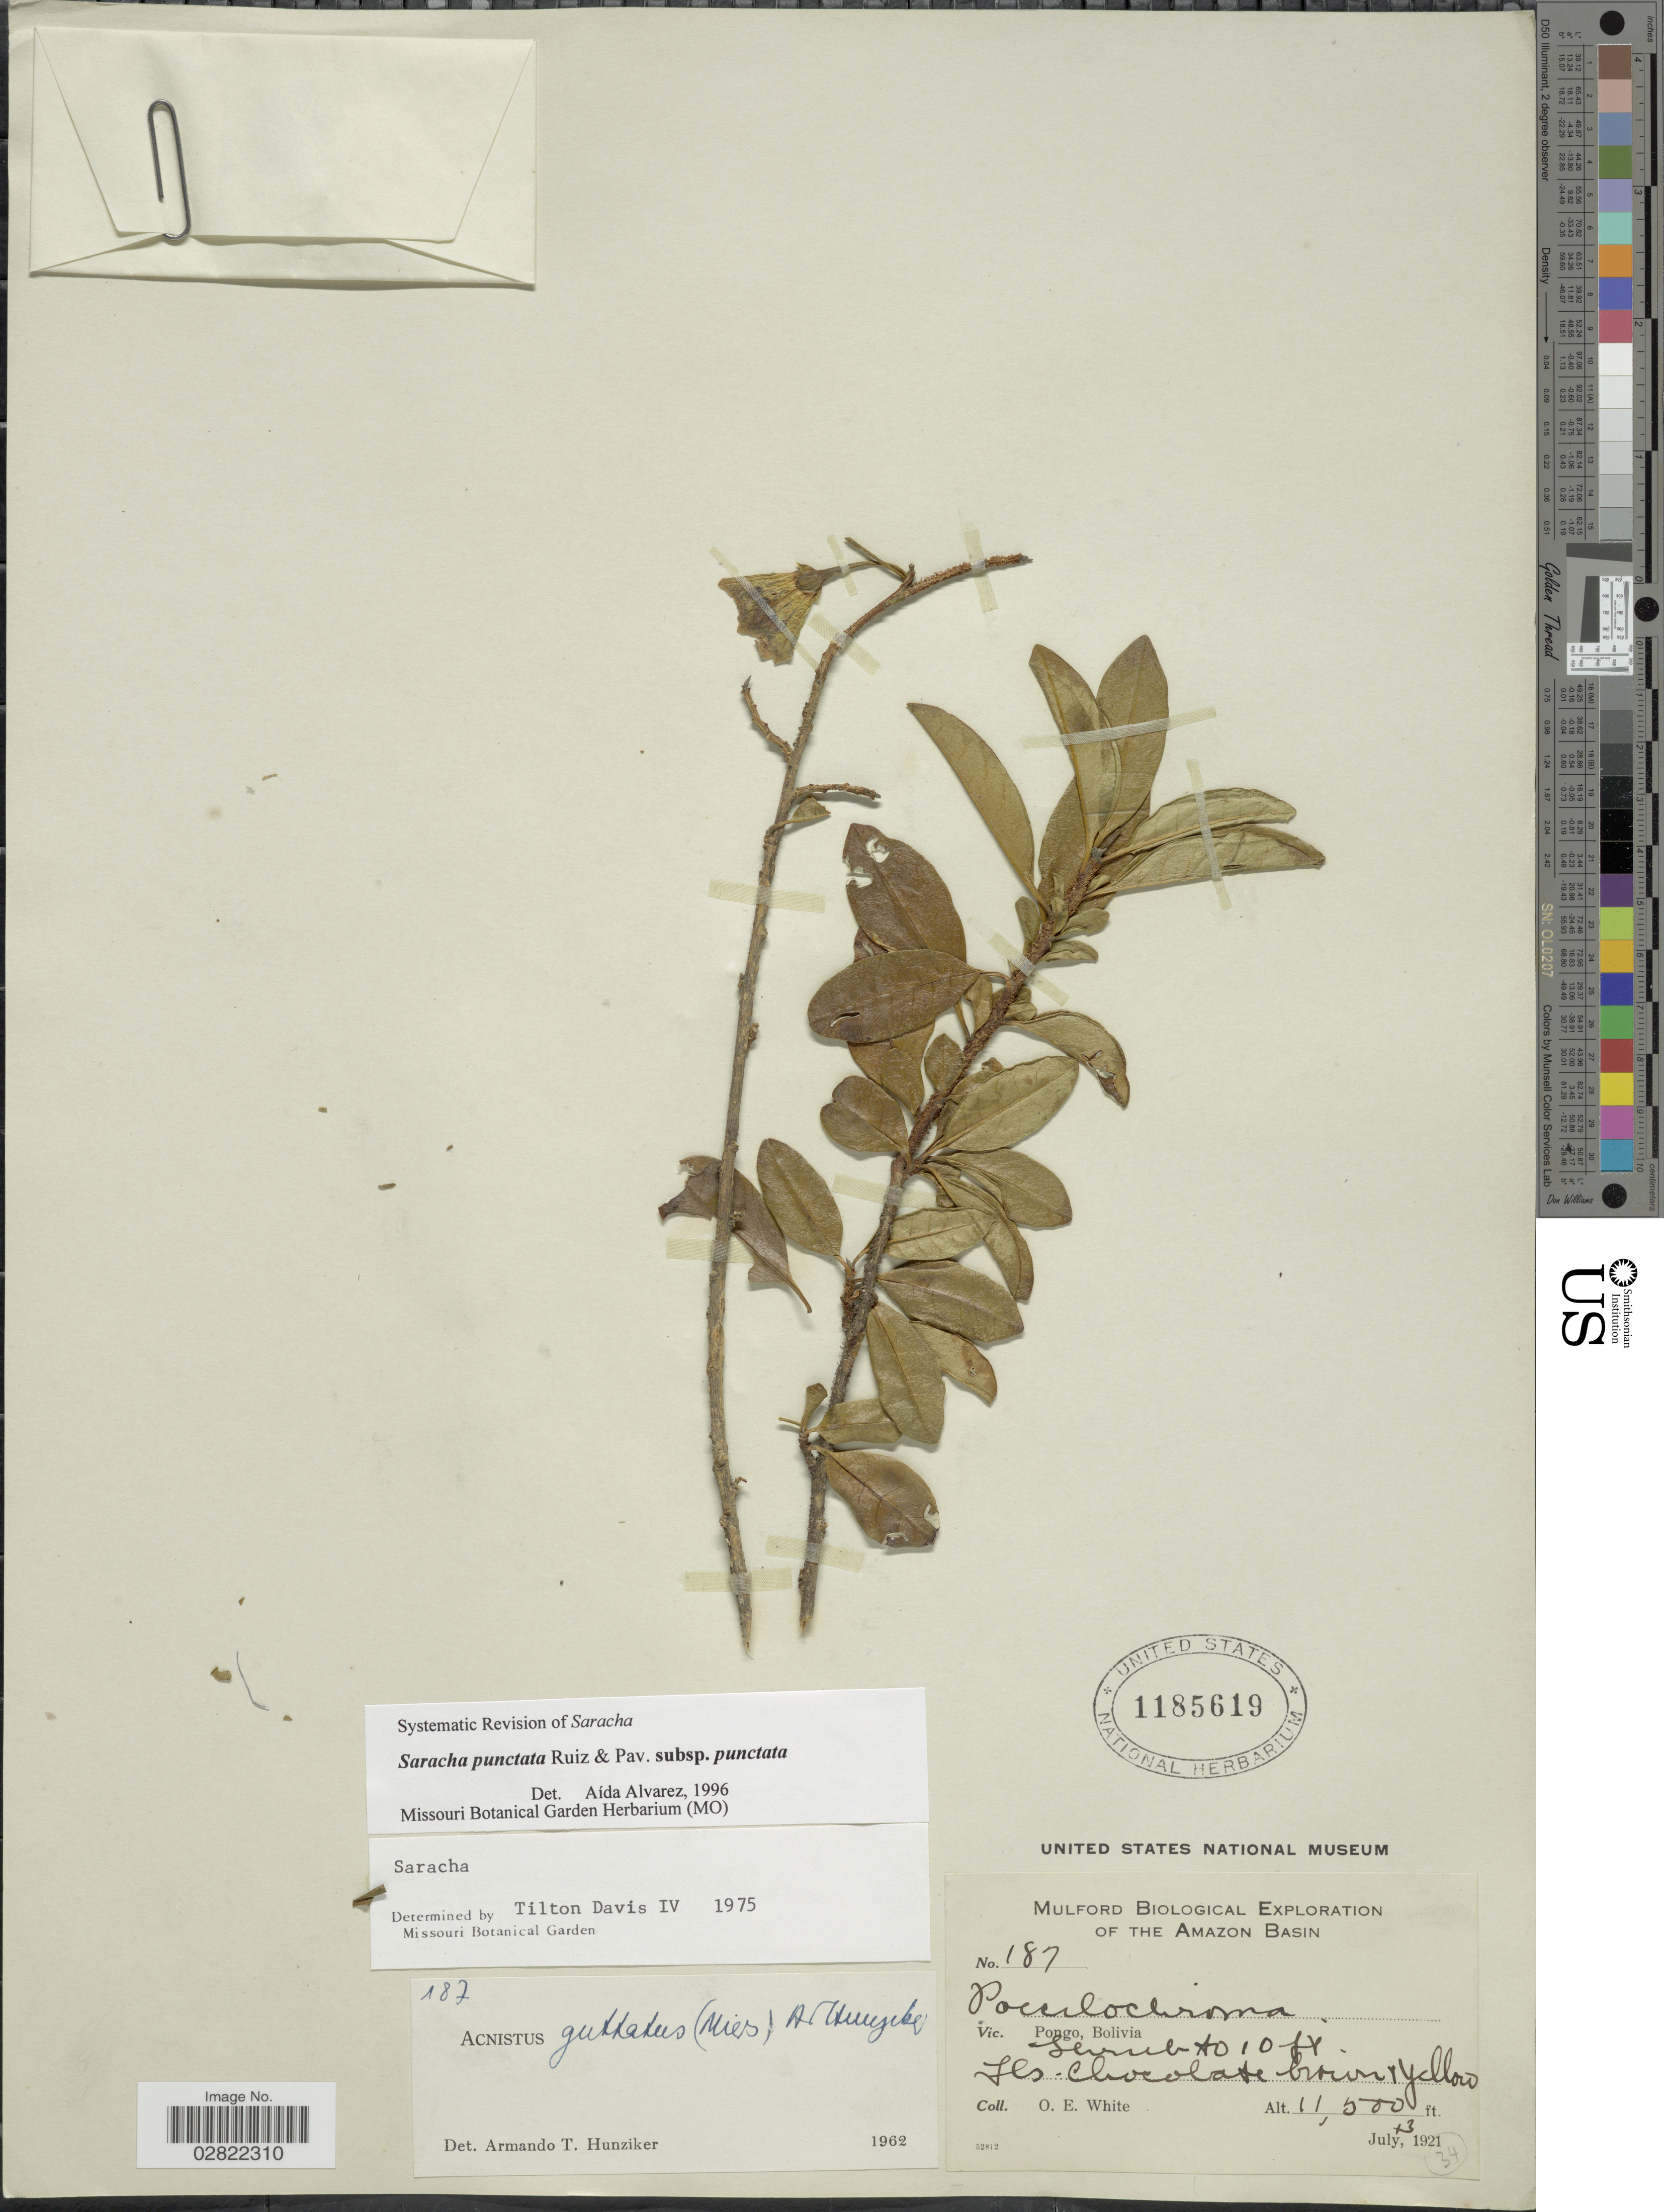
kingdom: Plantae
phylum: Tracheophyta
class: Magnoliopsida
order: Solanales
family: Solanaceae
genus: Saracha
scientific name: Saracha punctata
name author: Ruiz & Pav.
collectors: O. E. White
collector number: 187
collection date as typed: July 13, 1921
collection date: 1921-07-13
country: Bolivia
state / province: La Paz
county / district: Inquisivi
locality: Pongo de Quime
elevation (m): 3505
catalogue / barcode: US 1185619